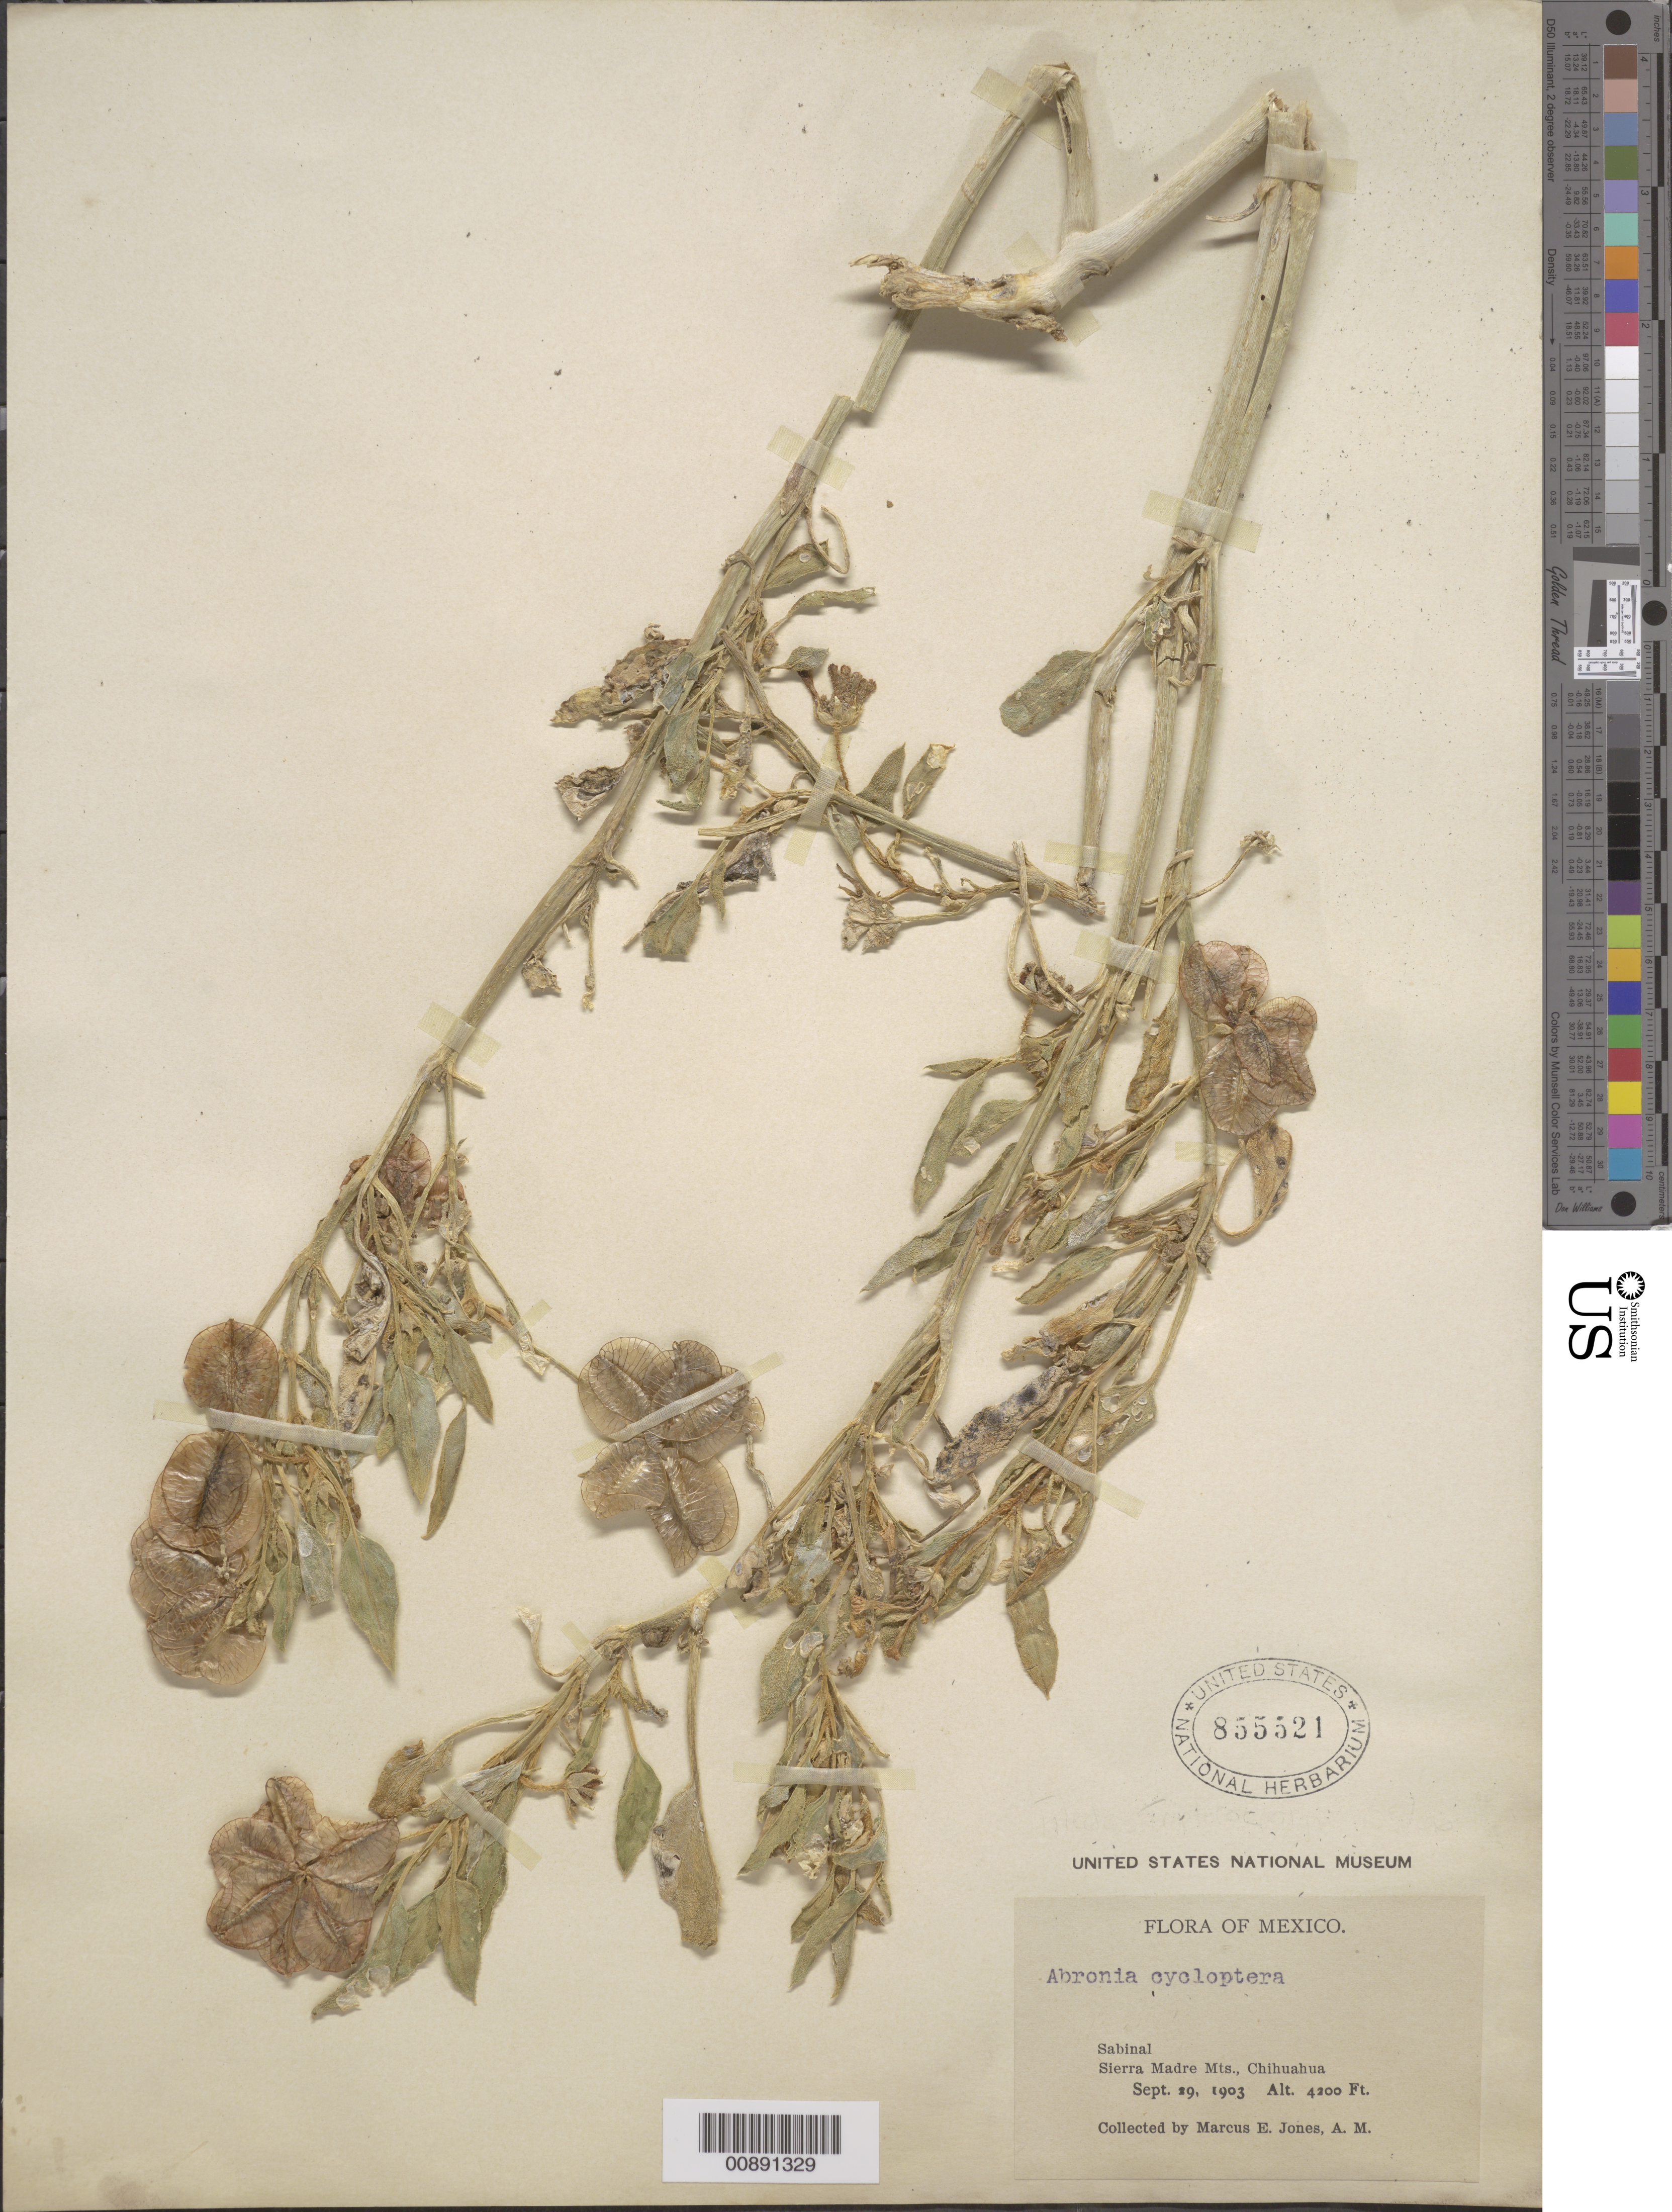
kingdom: Plantae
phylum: Tracheophyta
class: Magnoliopsida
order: Caryophyllales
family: Nyctaginaceae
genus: Tripterocalyx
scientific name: Tripterocalyx sp.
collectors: M. E. Jones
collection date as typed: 29 Sep 1903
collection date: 1903-09-29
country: Mexico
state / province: Chihuahua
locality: Sabinal. Sierra Madre Mts., Chihuahua.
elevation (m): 1280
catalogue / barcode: US 855521